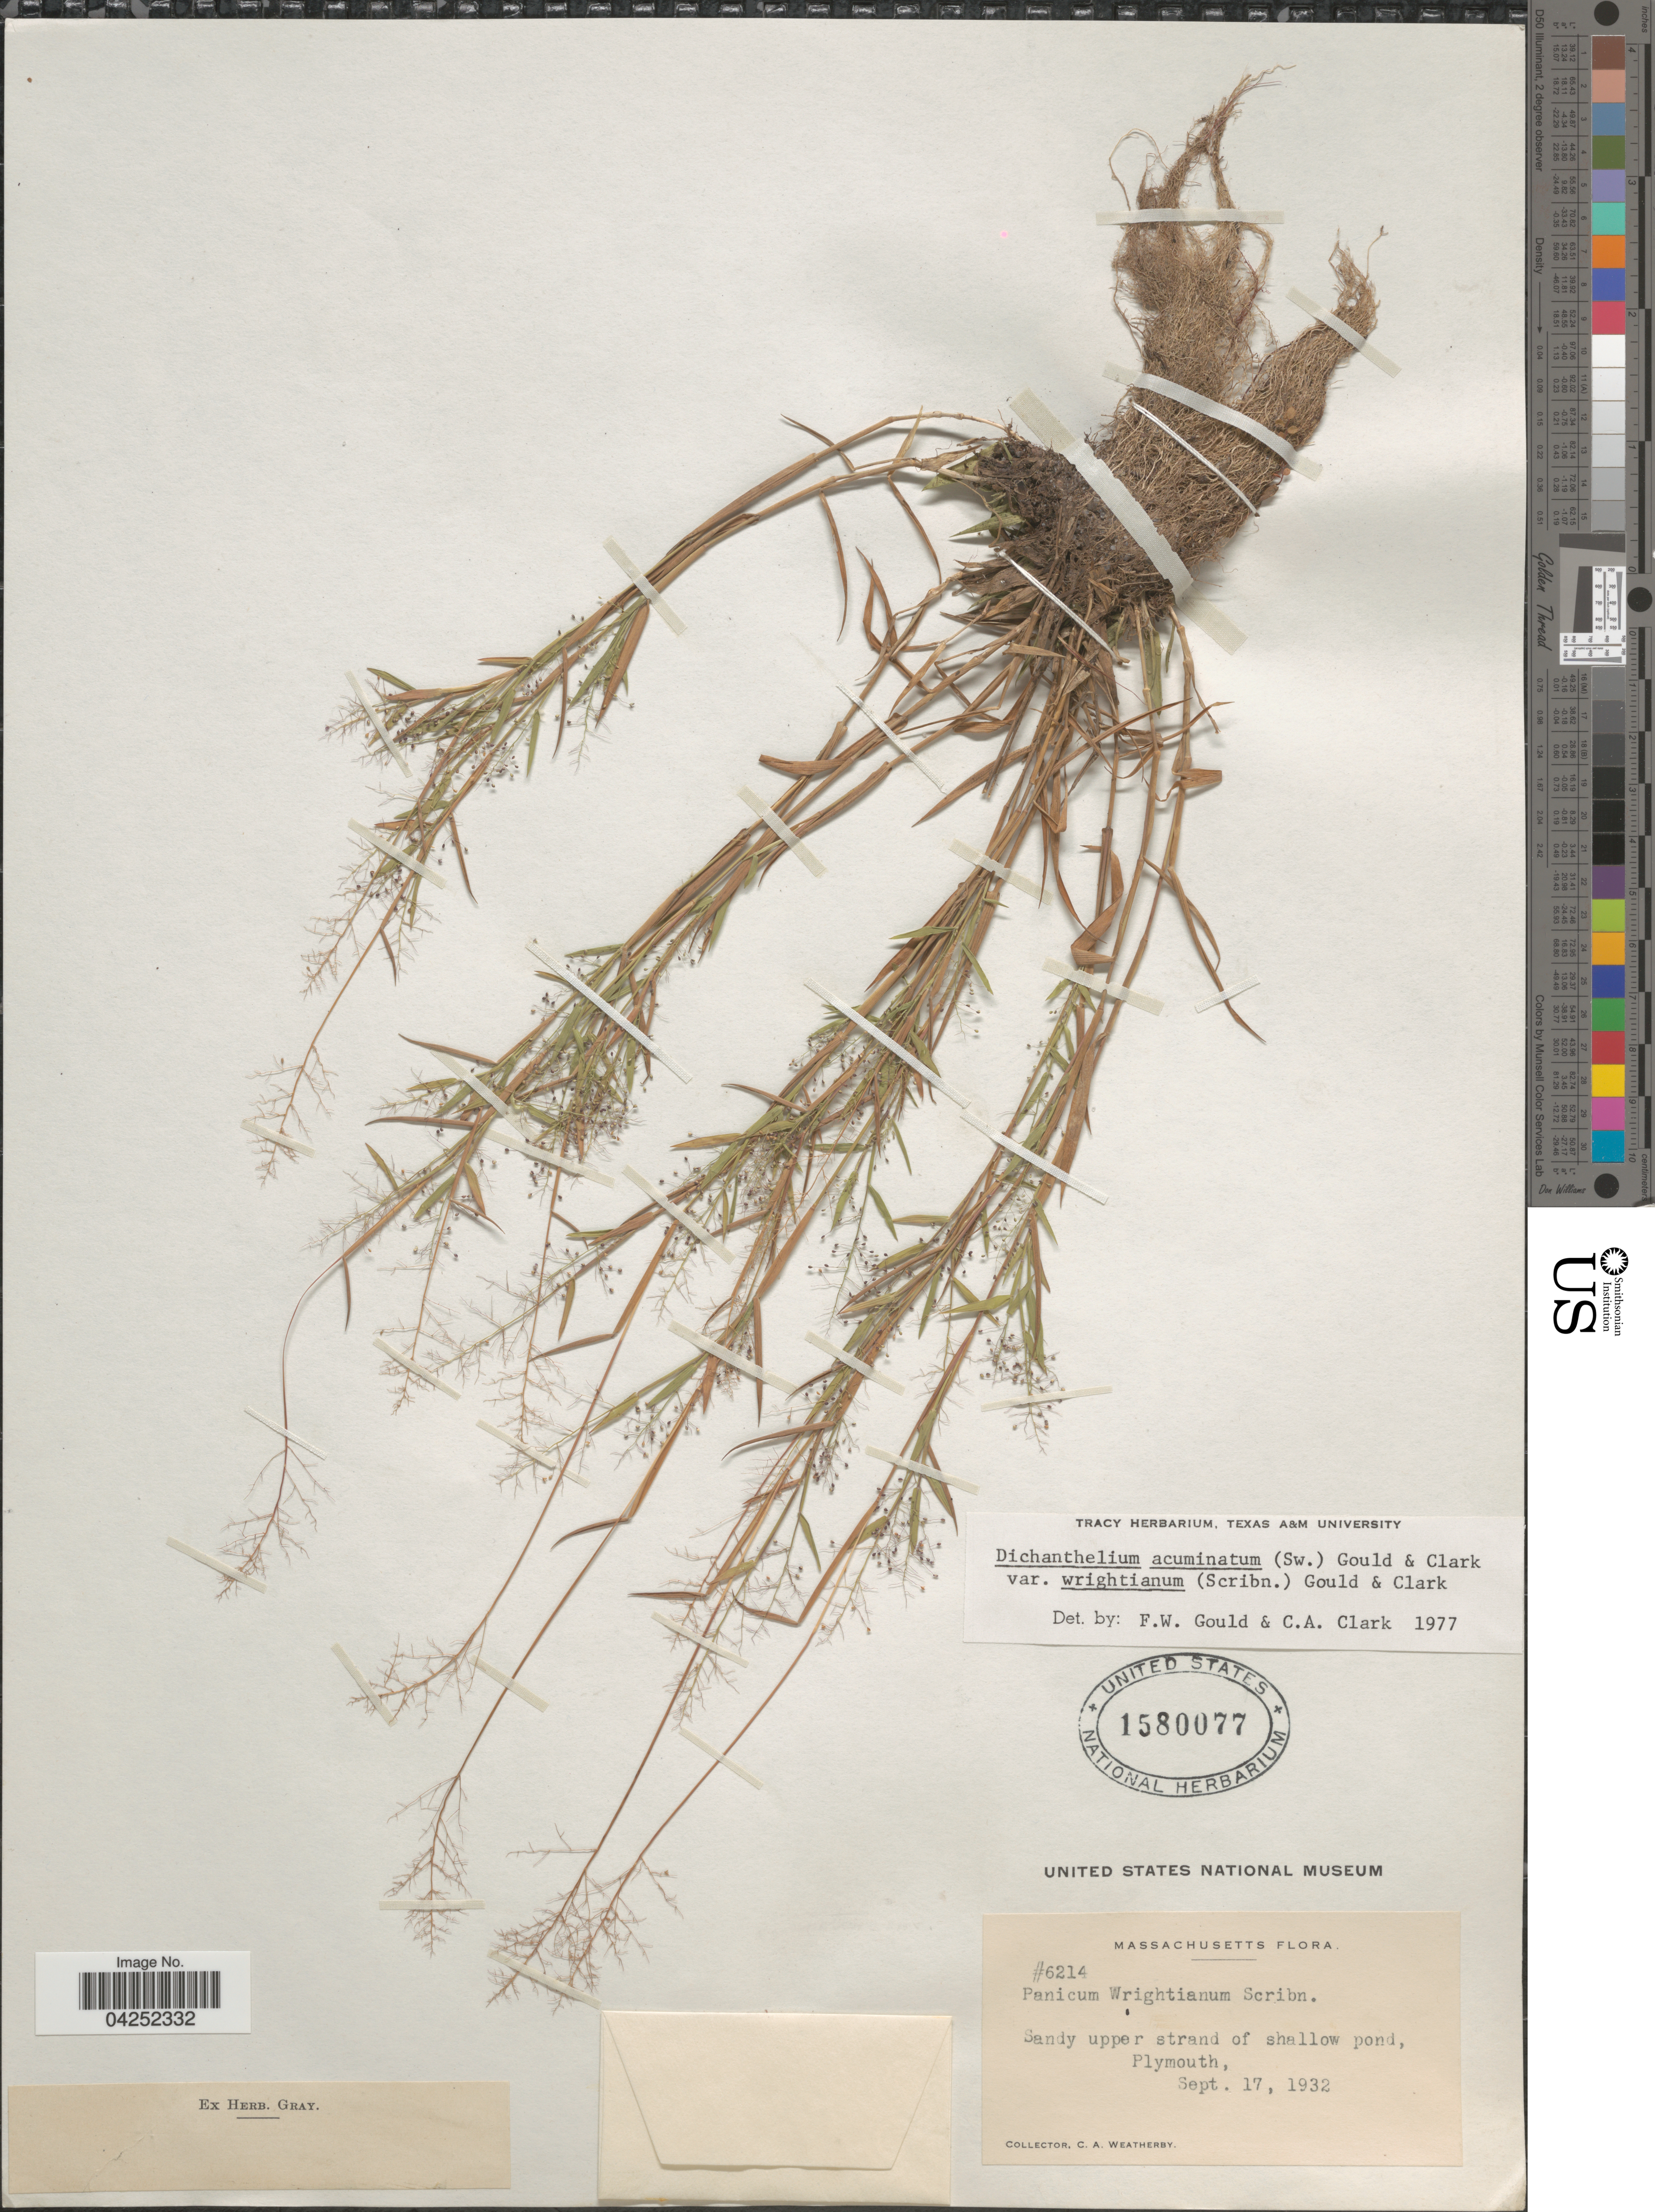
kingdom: Plantae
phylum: Tracheophyta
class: Liliopsida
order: Poales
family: Poaceae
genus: Dichanthelium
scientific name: Dichanthelium acuminatum var. longiligulatum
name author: (Nash) Gould & C.A. Clark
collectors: C. A. Weatherby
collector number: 6214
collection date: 1932-09-17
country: United States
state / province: Massachusetts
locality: Sandy upper strand of shallow pond, Plymouth.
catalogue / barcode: US 1580077